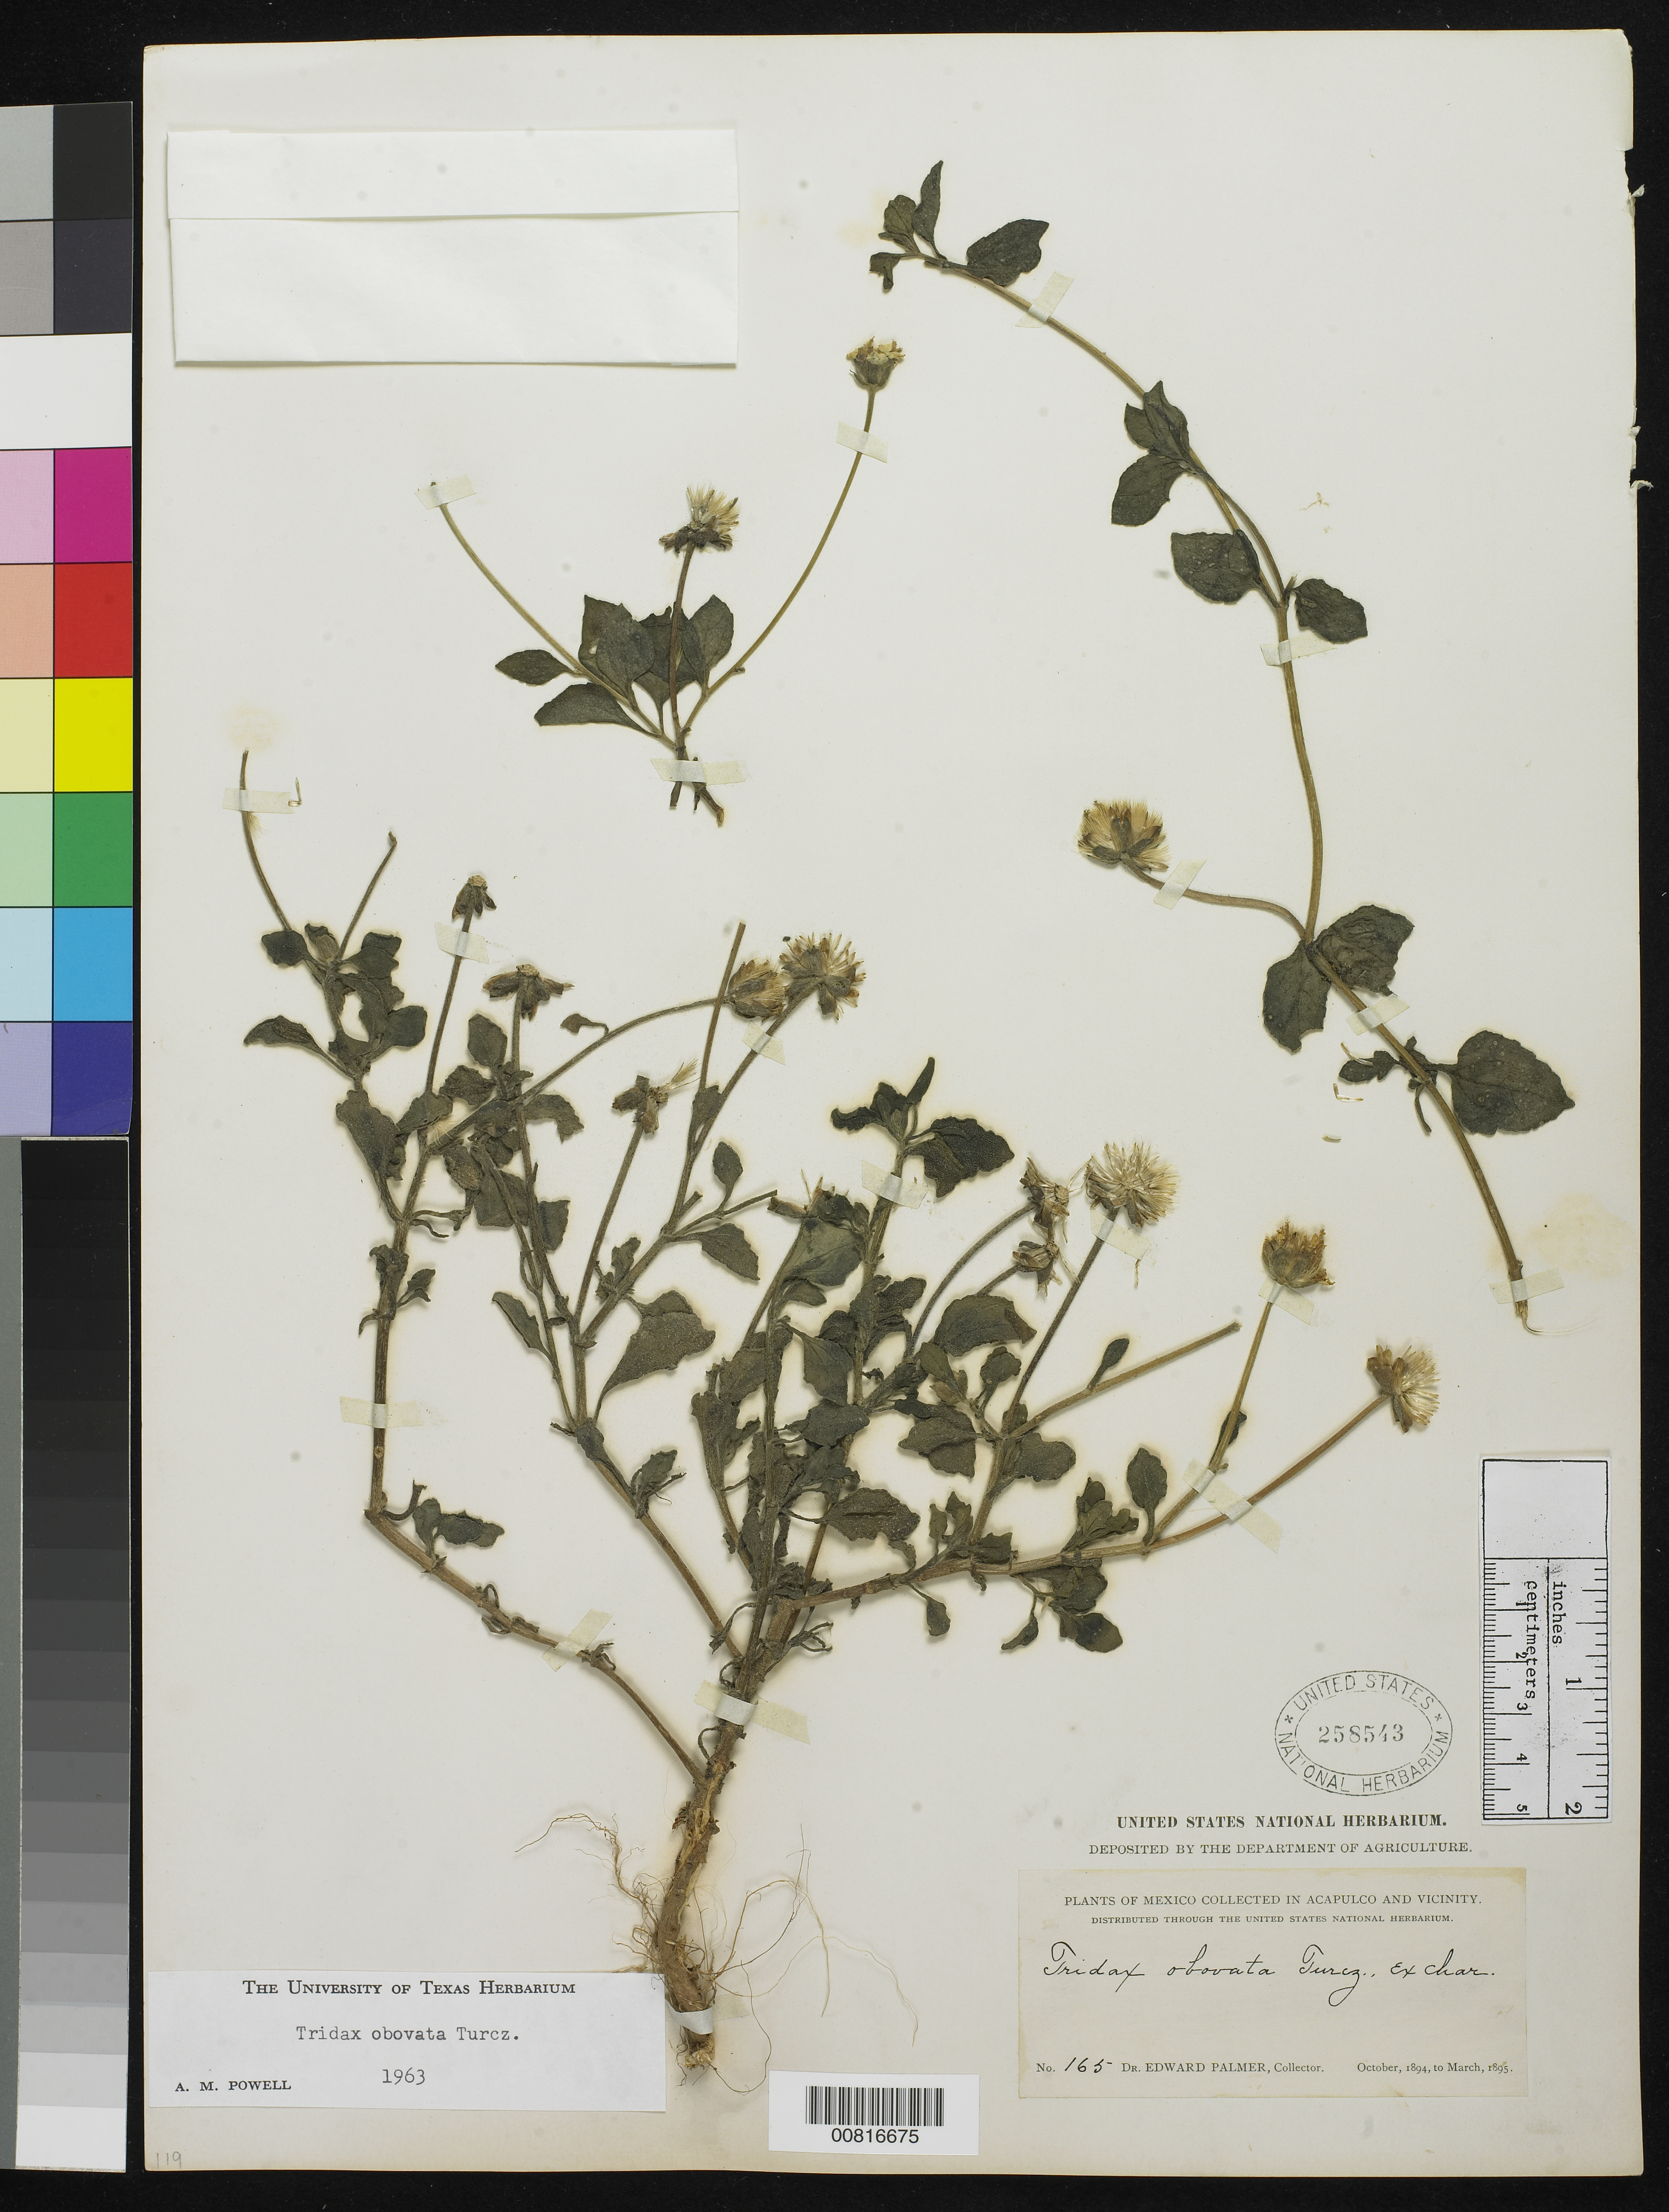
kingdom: Plantae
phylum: Tracheophyta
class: Magnoliopsida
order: Asterales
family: Asteraceae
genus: Tridax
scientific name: Tridax obovata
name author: Turcz.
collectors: E. Palmer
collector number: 165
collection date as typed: Oct 1894 to -- Mar 1895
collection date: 1894-10/1895-03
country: Mexico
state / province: Guerrero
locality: Acapulco, Guerrero and vicinity.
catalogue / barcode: US 258543